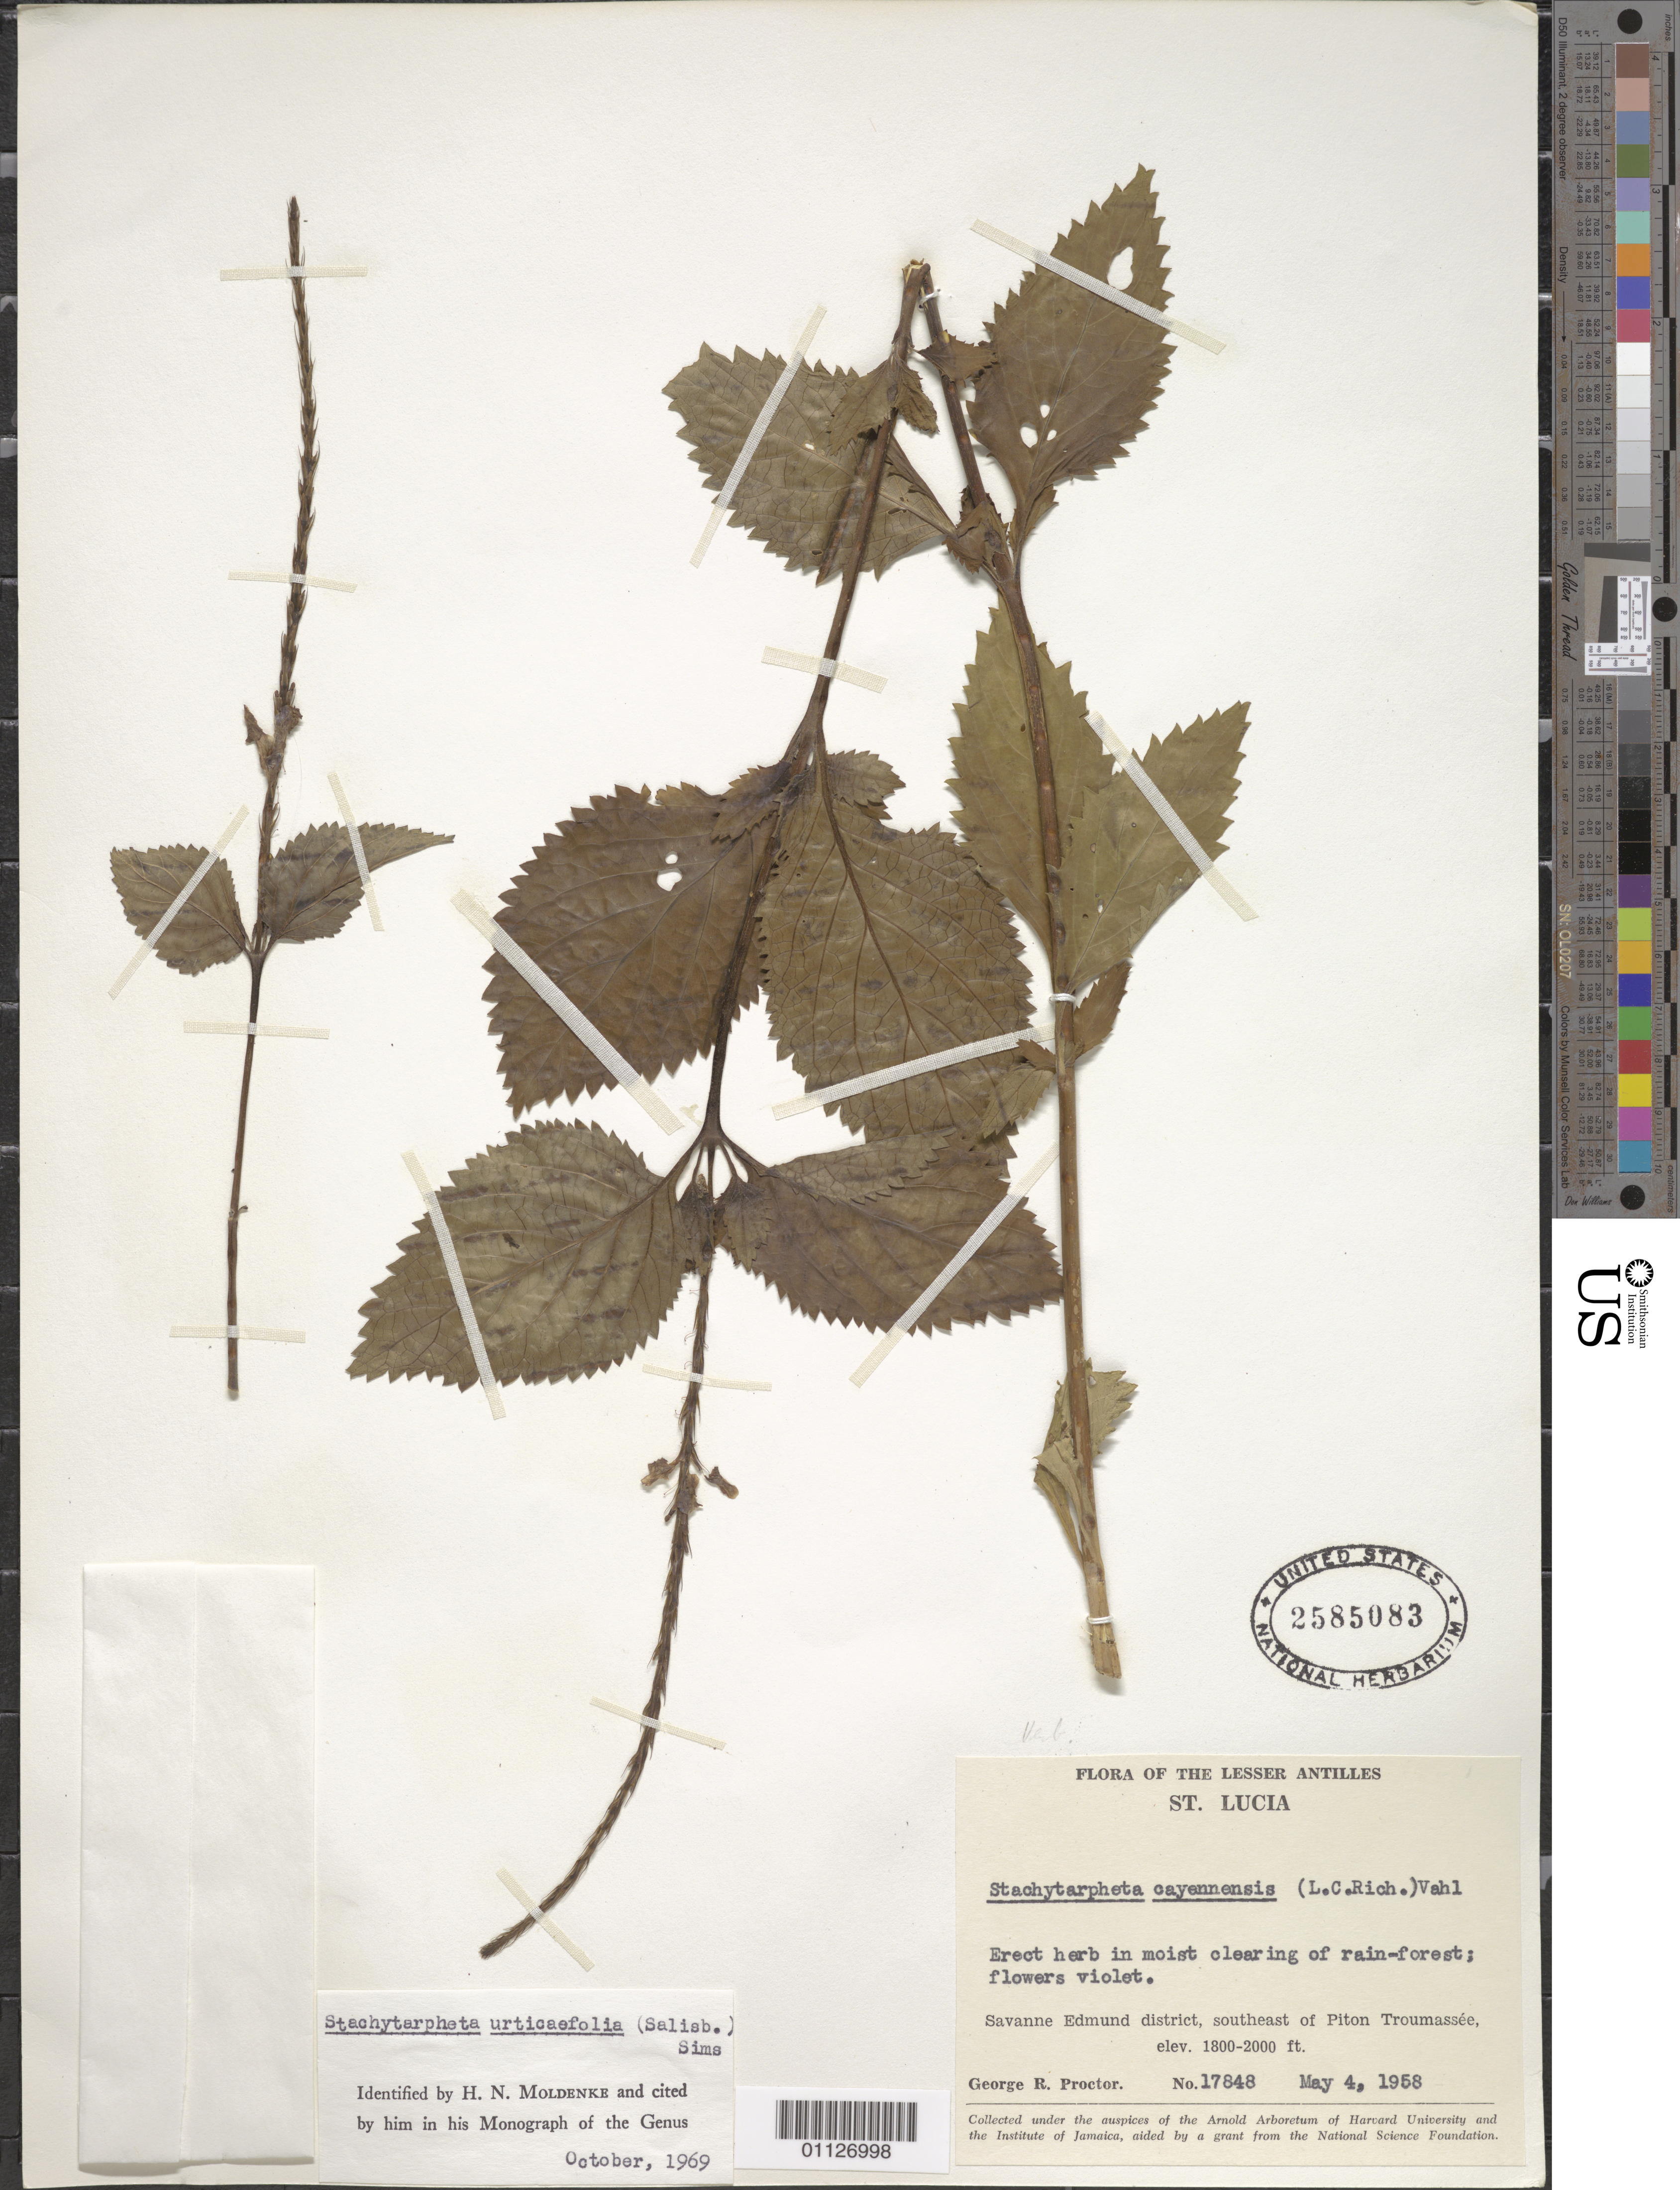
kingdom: Plantae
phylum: Tracheophyta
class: Magnoliopsida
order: Lamiales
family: Verbenaceae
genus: Stachytarpheta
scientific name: Stachytarpheta urticifolia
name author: Sims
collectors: G. R. Proctor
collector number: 17848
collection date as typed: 04 May 1958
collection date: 1958-05-04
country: St. Lucia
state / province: Savanne Edmund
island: St. Lucia I.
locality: SE of Piton Troumassée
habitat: moist clearing of rainforest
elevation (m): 549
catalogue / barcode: US 2585083